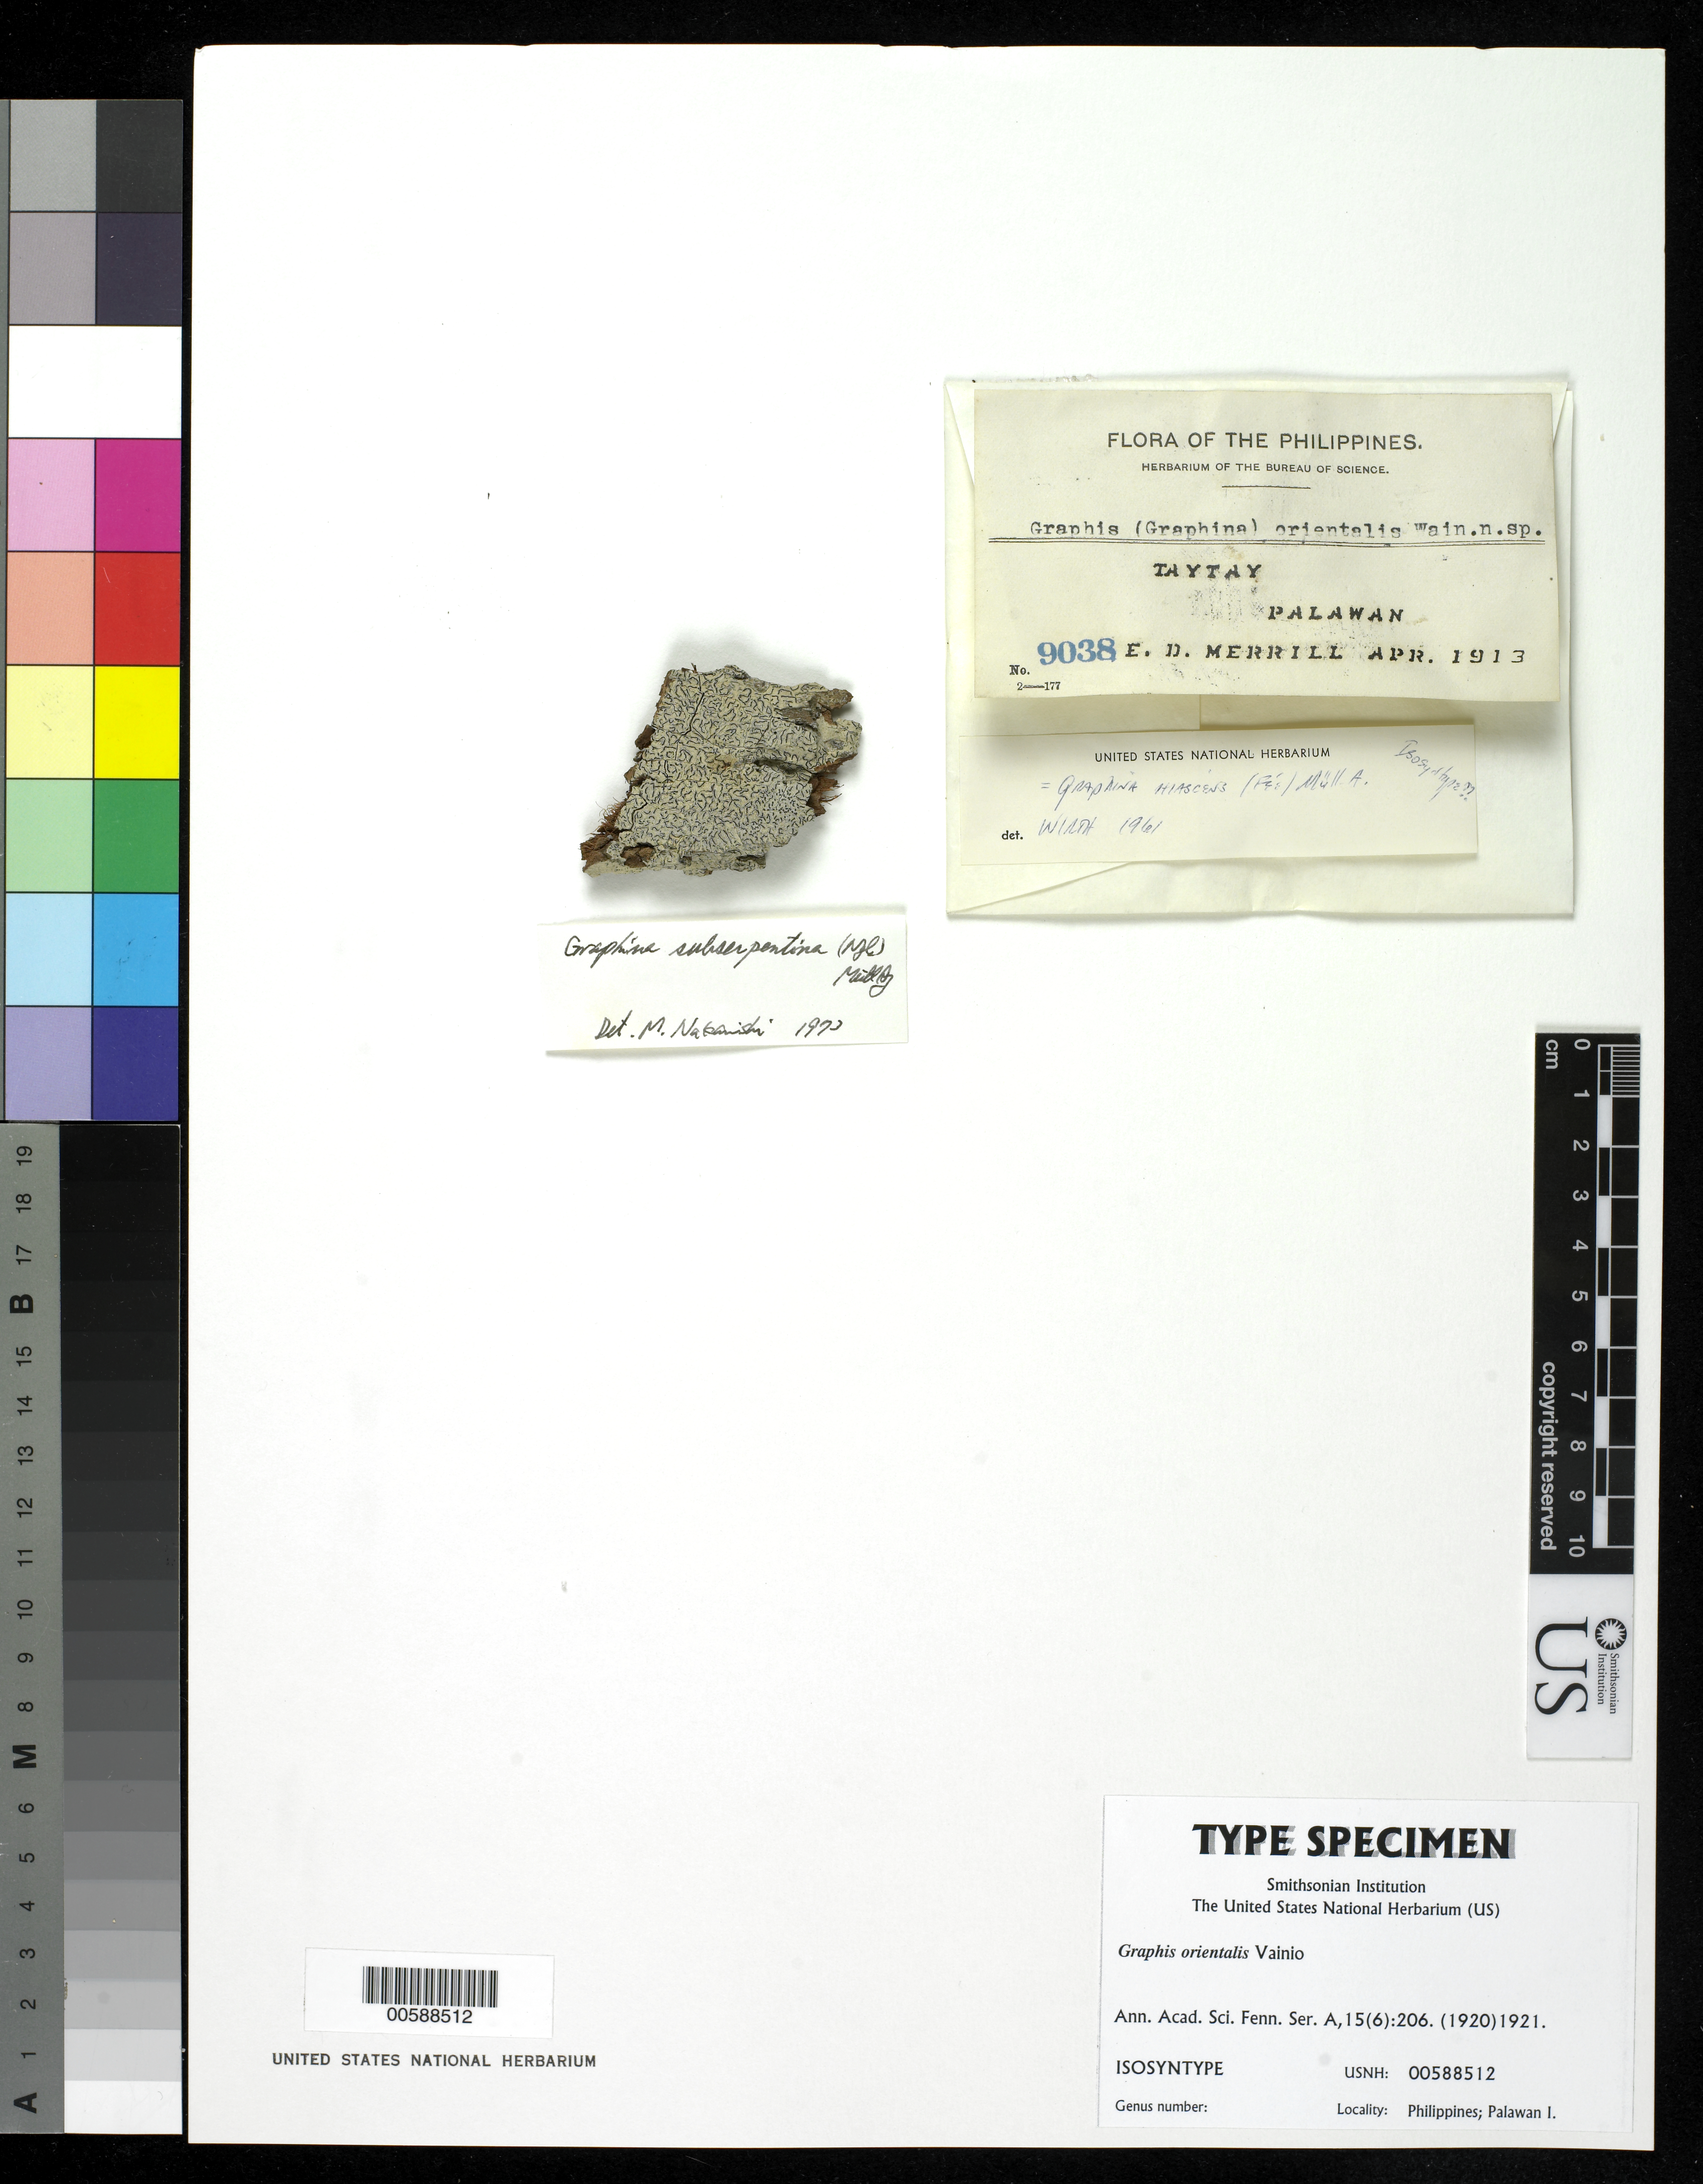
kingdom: Fungi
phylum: Ascomycota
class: Lecanoromycetes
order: Ostropales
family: Graphidaceae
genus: Graphis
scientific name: Graphis orientalis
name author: Vain.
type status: Isosyntype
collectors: E. D. Merrill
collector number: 9038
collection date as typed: Apr 1913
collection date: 1913-04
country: Philippines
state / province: Mimaropa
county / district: Palawan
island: Palawan